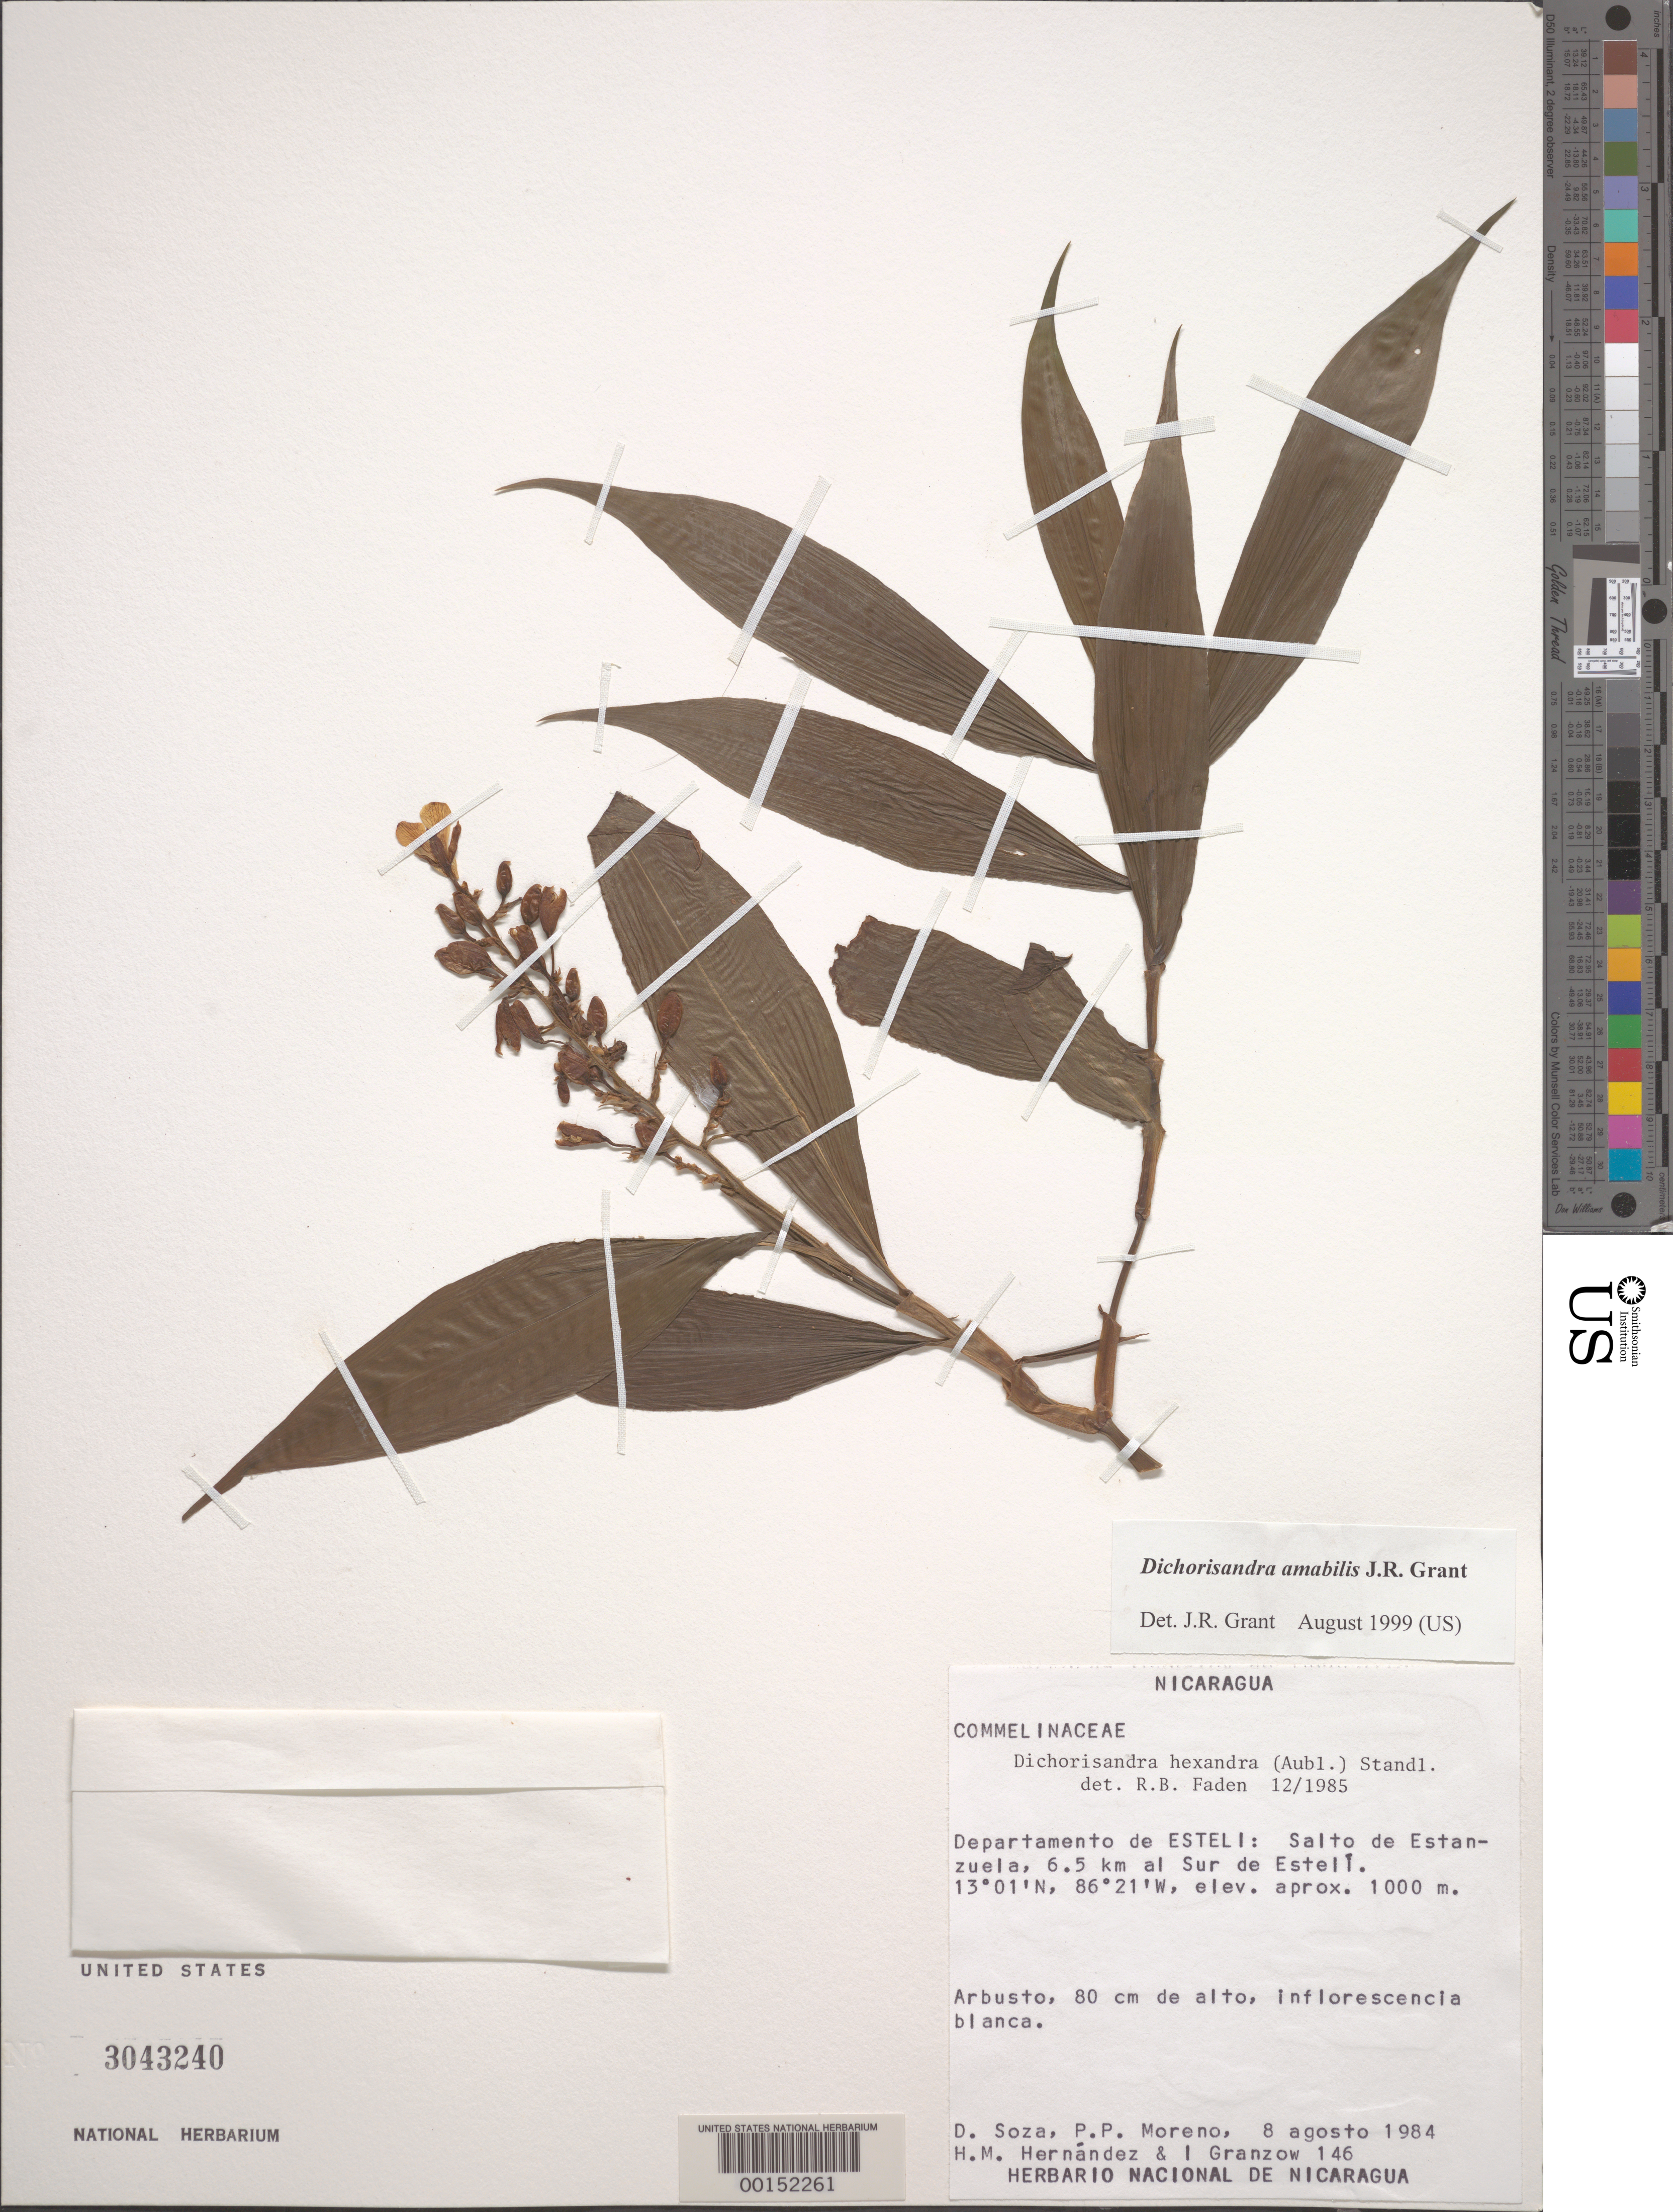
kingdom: Plantae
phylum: Tracheophyta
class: Liliopsida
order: Commelinales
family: Commelinaceae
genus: Dichorisandra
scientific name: Dichorisandra hexandra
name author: (Aubl.) Standl.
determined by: Faden, Robert B., (US), Smithsonian Institution - National Museum of Natural History (UNITED STATES)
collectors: D. Soza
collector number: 146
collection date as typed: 08 Aug 1984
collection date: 1984-08-08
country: Nicaragua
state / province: Estelí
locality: Salto de estanzuela, s of esteli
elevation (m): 1000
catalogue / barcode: US 3043240